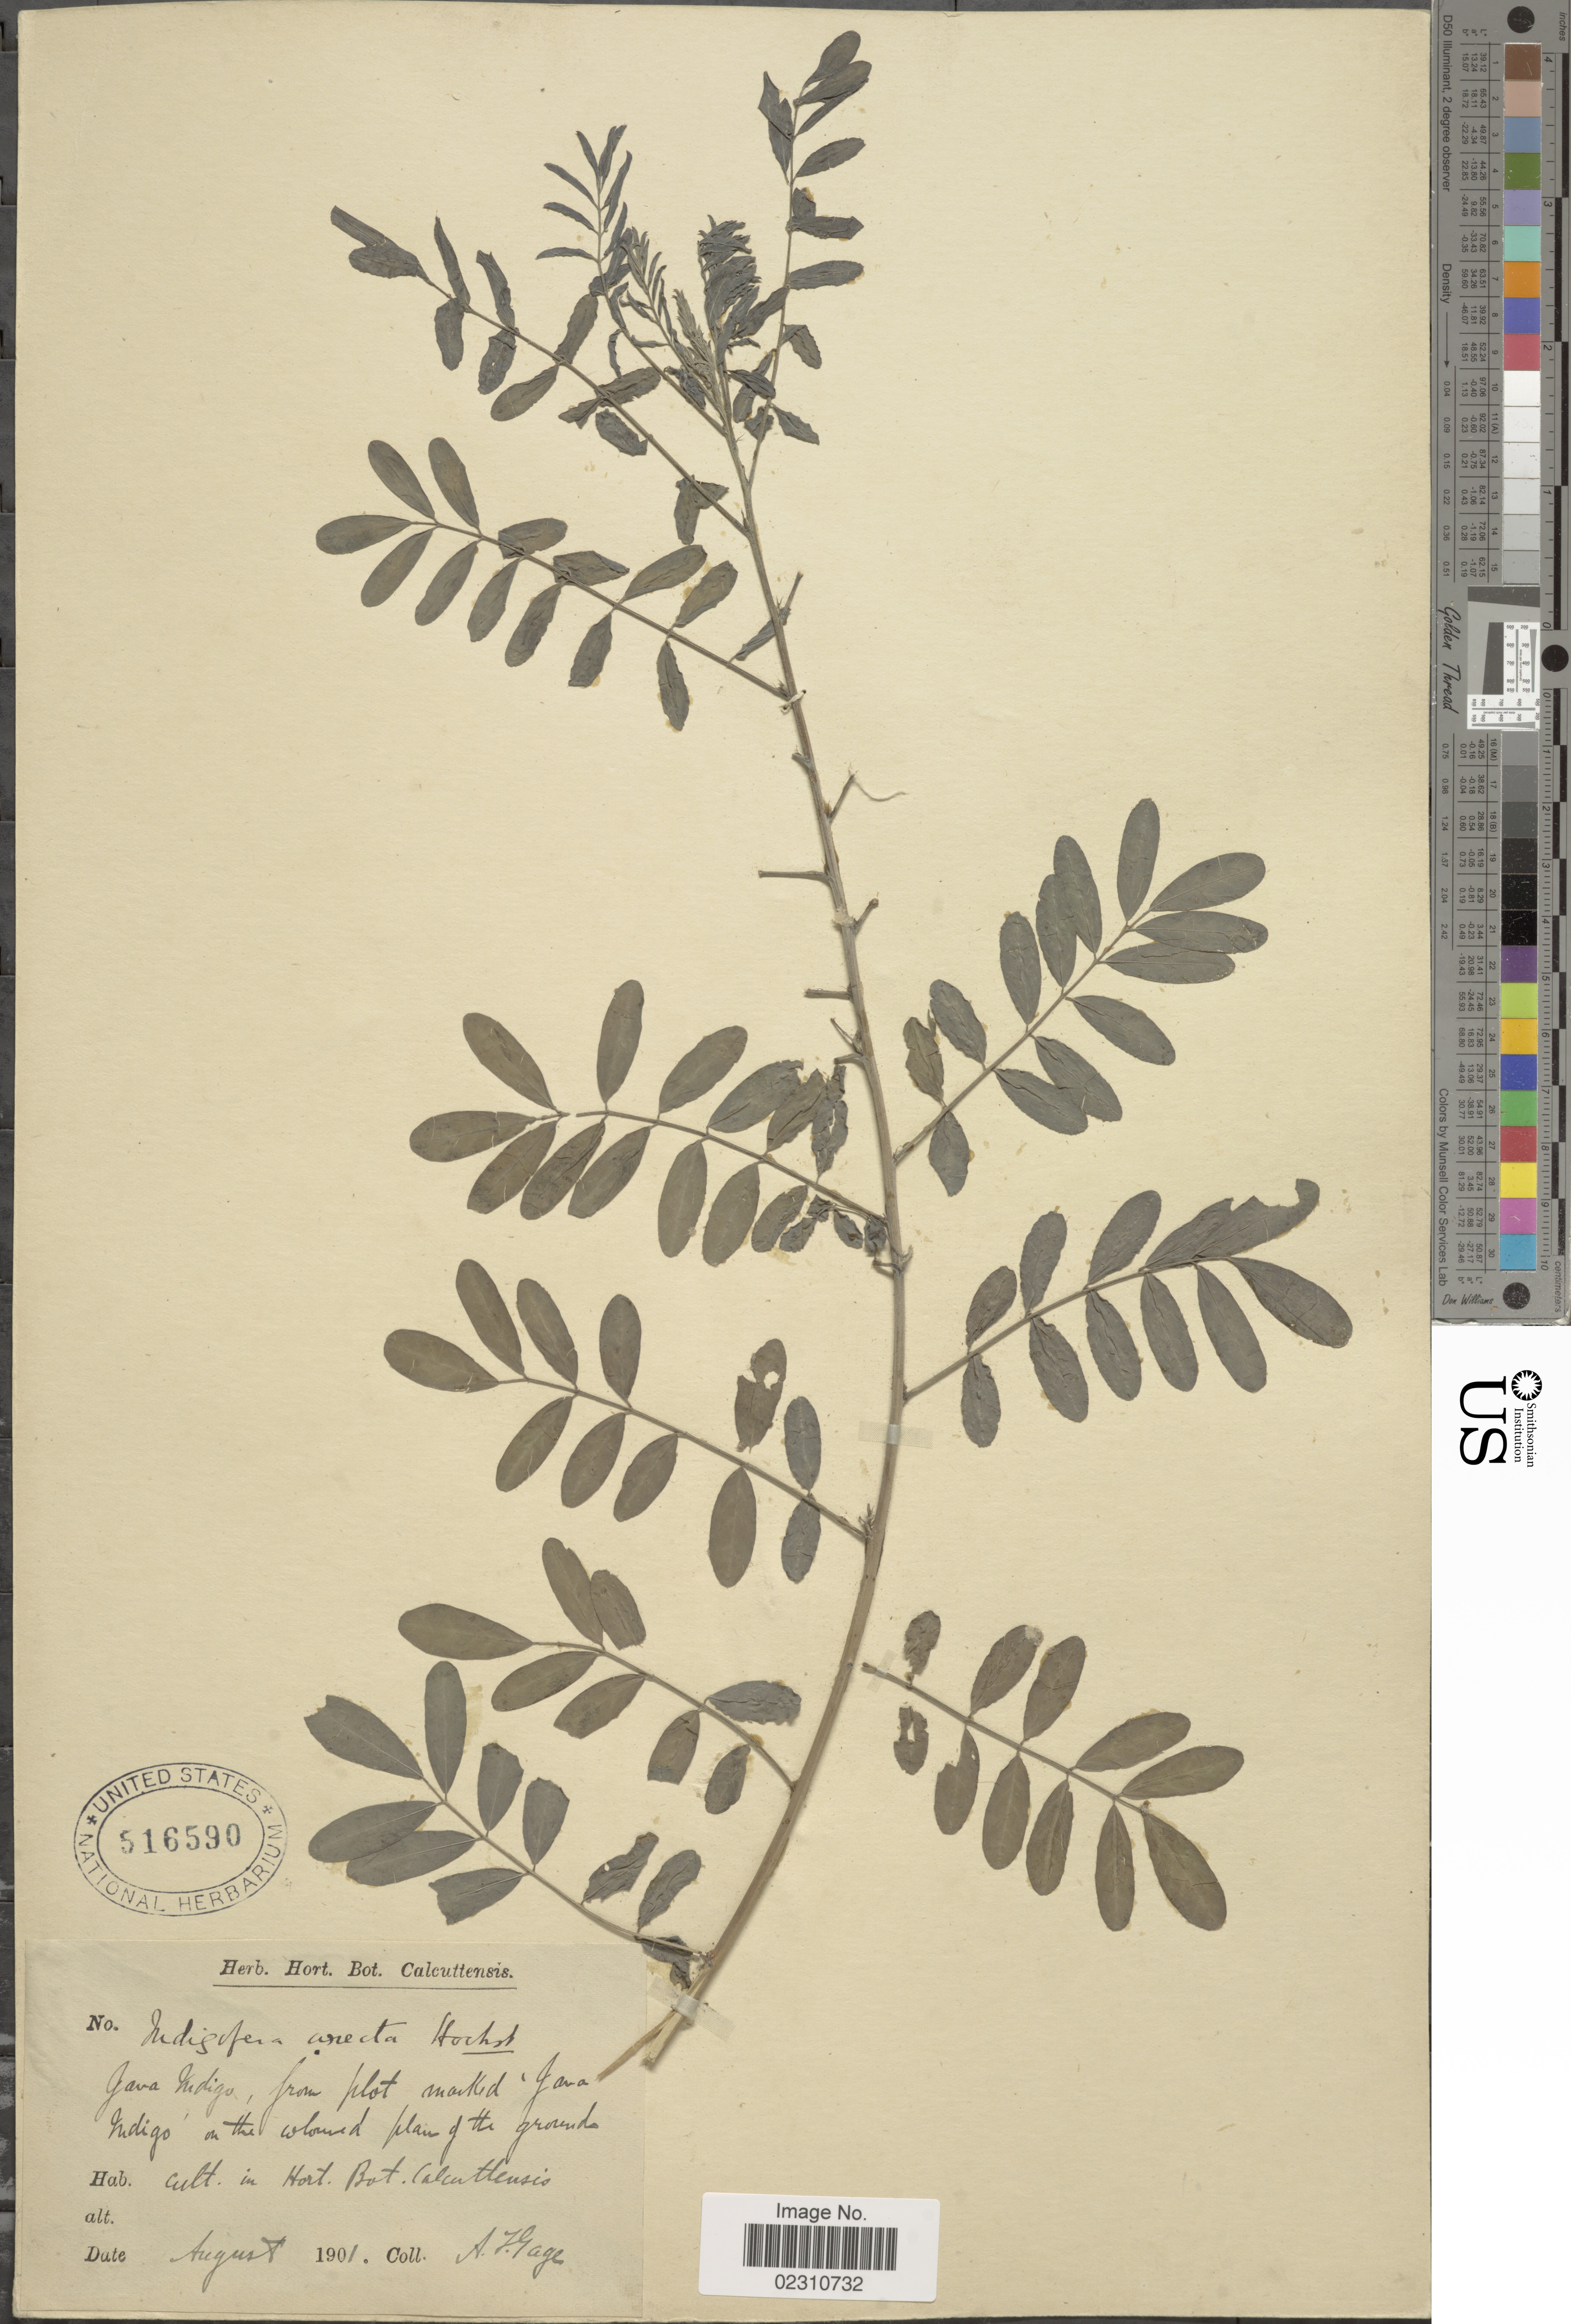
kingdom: Plantae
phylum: Tracheophyta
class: Magnoliopsida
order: Fabales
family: Fabaceae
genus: Indigofera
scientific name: Indigofera arrecta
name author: Hochst. ex A. Rich.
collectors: A. Gage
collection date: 1901-08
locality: Cult in Hort. Bot. Calcuttensis.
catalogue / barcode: US 516590